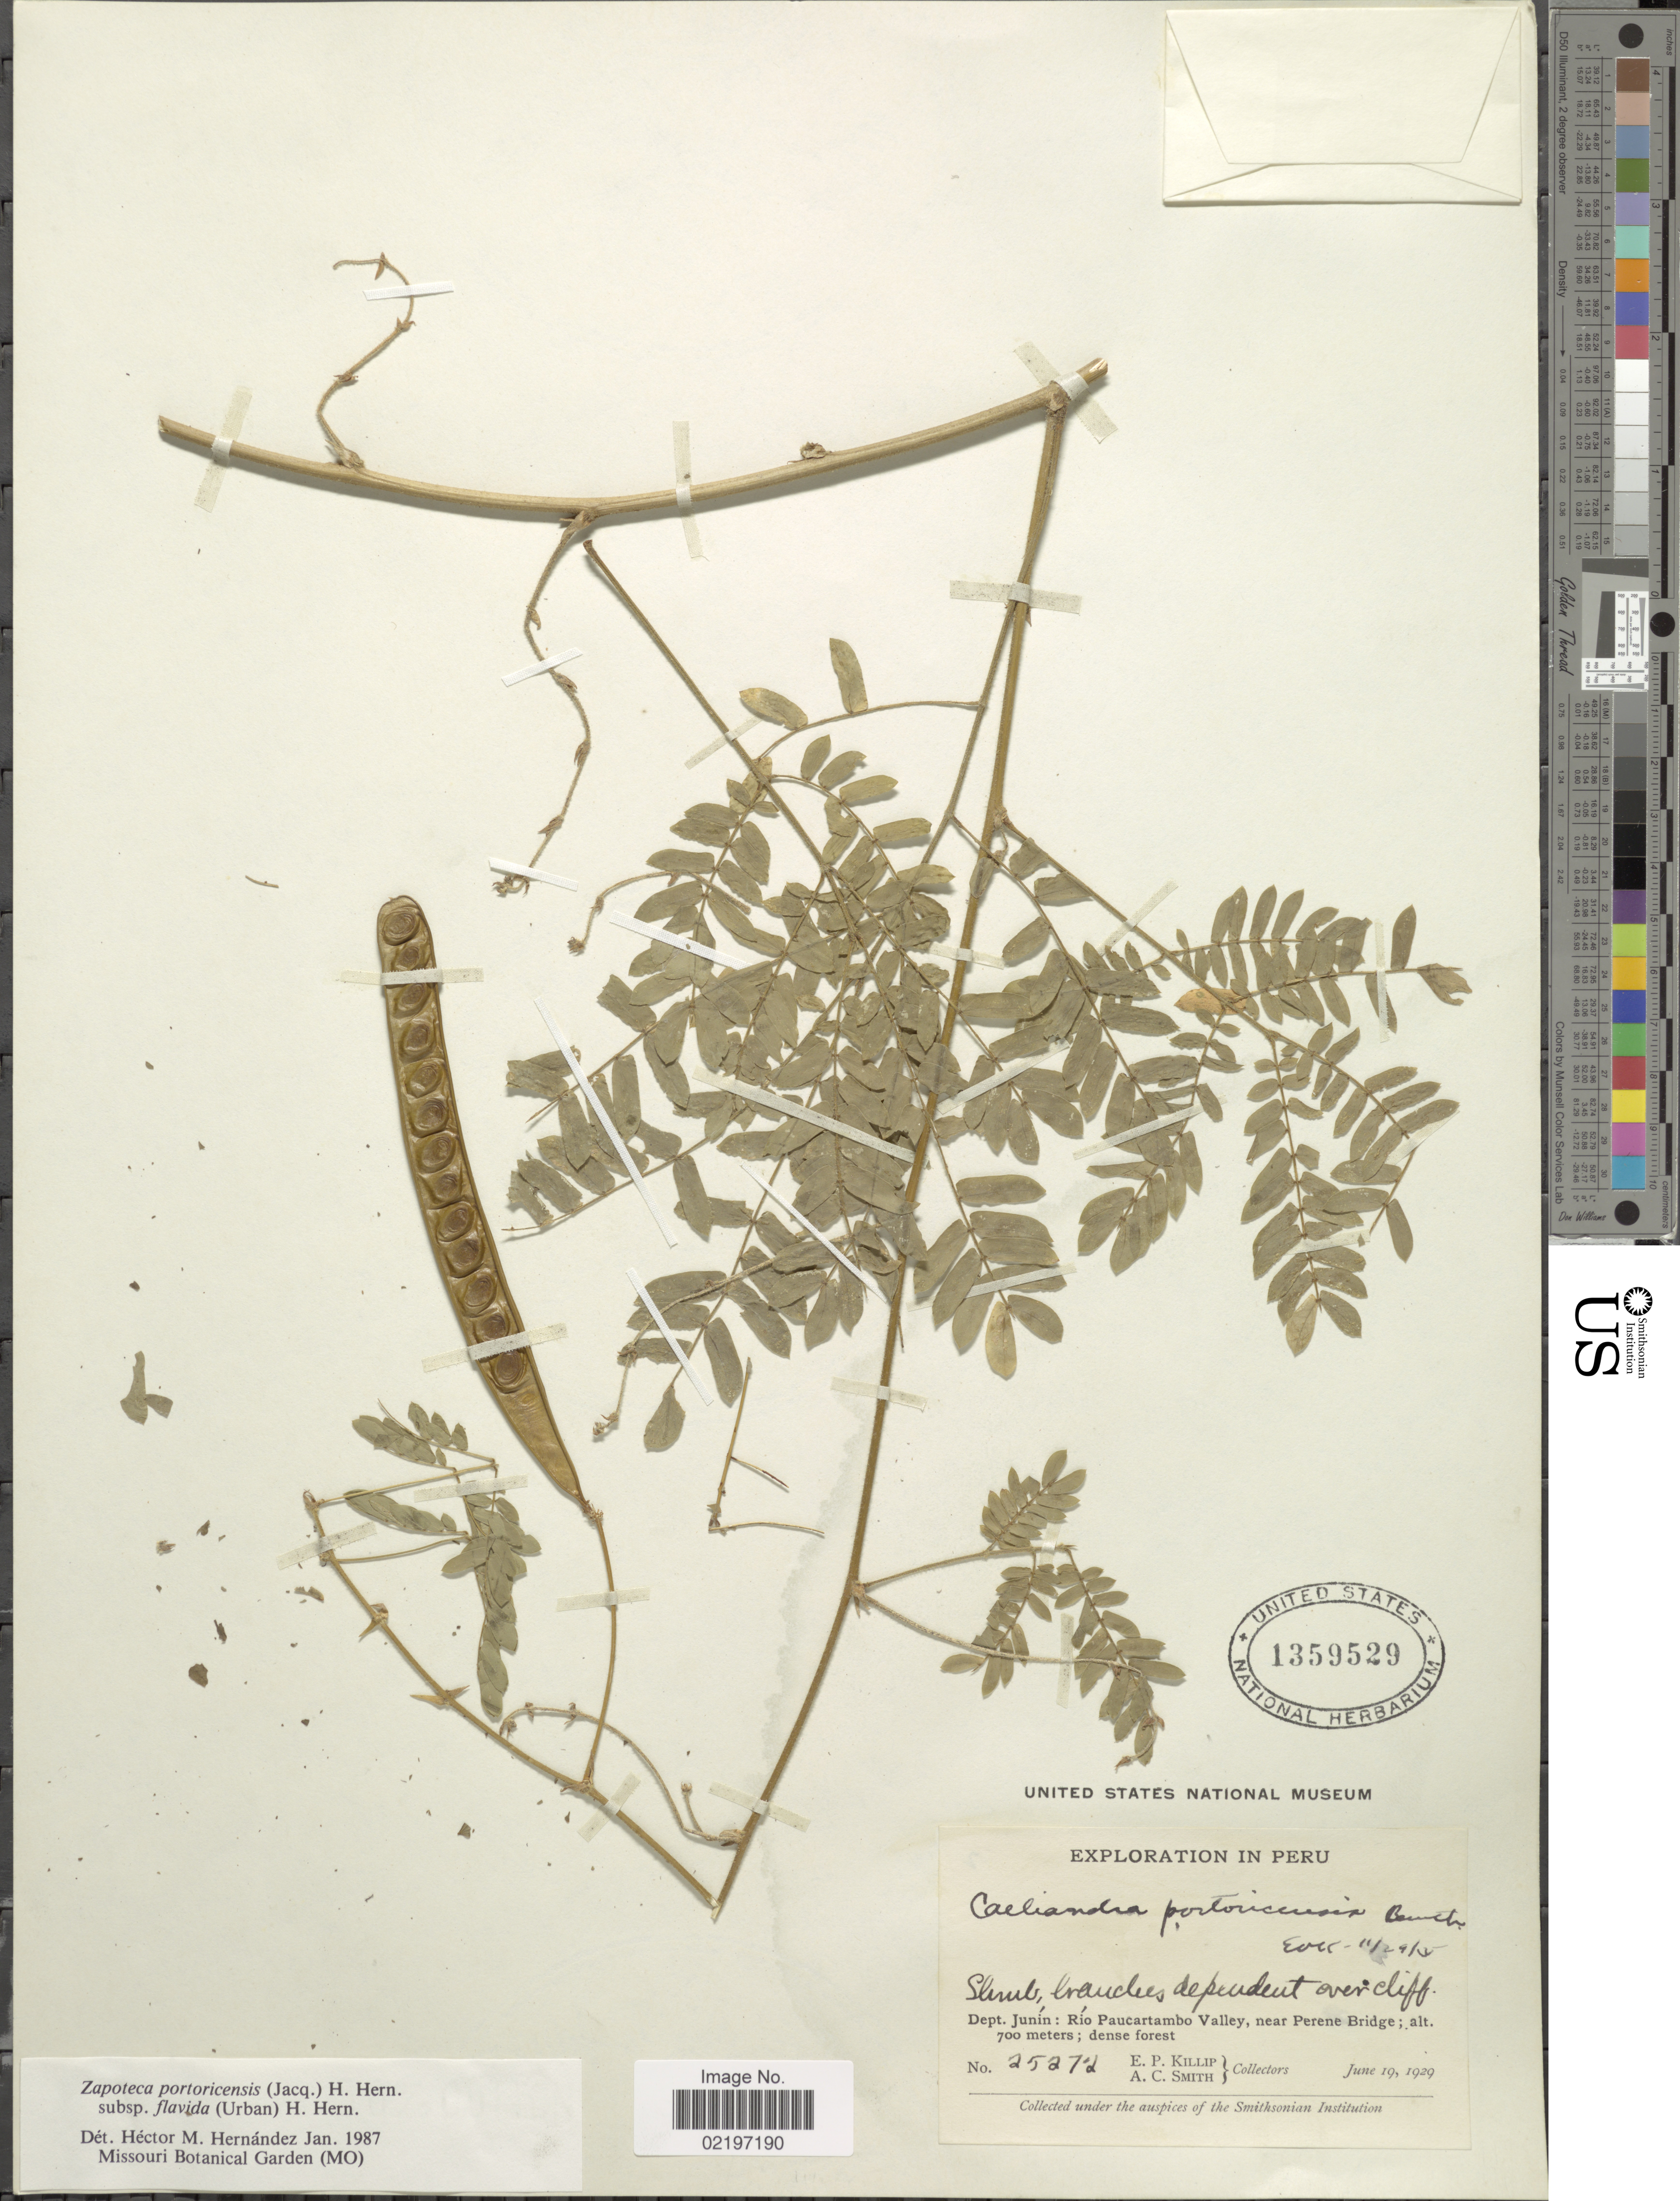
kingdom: Plantae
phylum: Tracheophyta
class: Magnoliopsida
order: Fabales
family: Fabaceae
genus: Zapoteca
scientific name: Zapoteca portoricensis subsp. flavida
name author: (Urb.) H.M. Hern.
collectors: E. P. Killip & A. C. Smith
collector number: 25272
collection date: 1929-06-19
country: Peru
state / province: Junín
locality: Rio Paucartambo Valley, near Perene Bridge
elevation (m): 700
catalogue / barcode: US 1359529